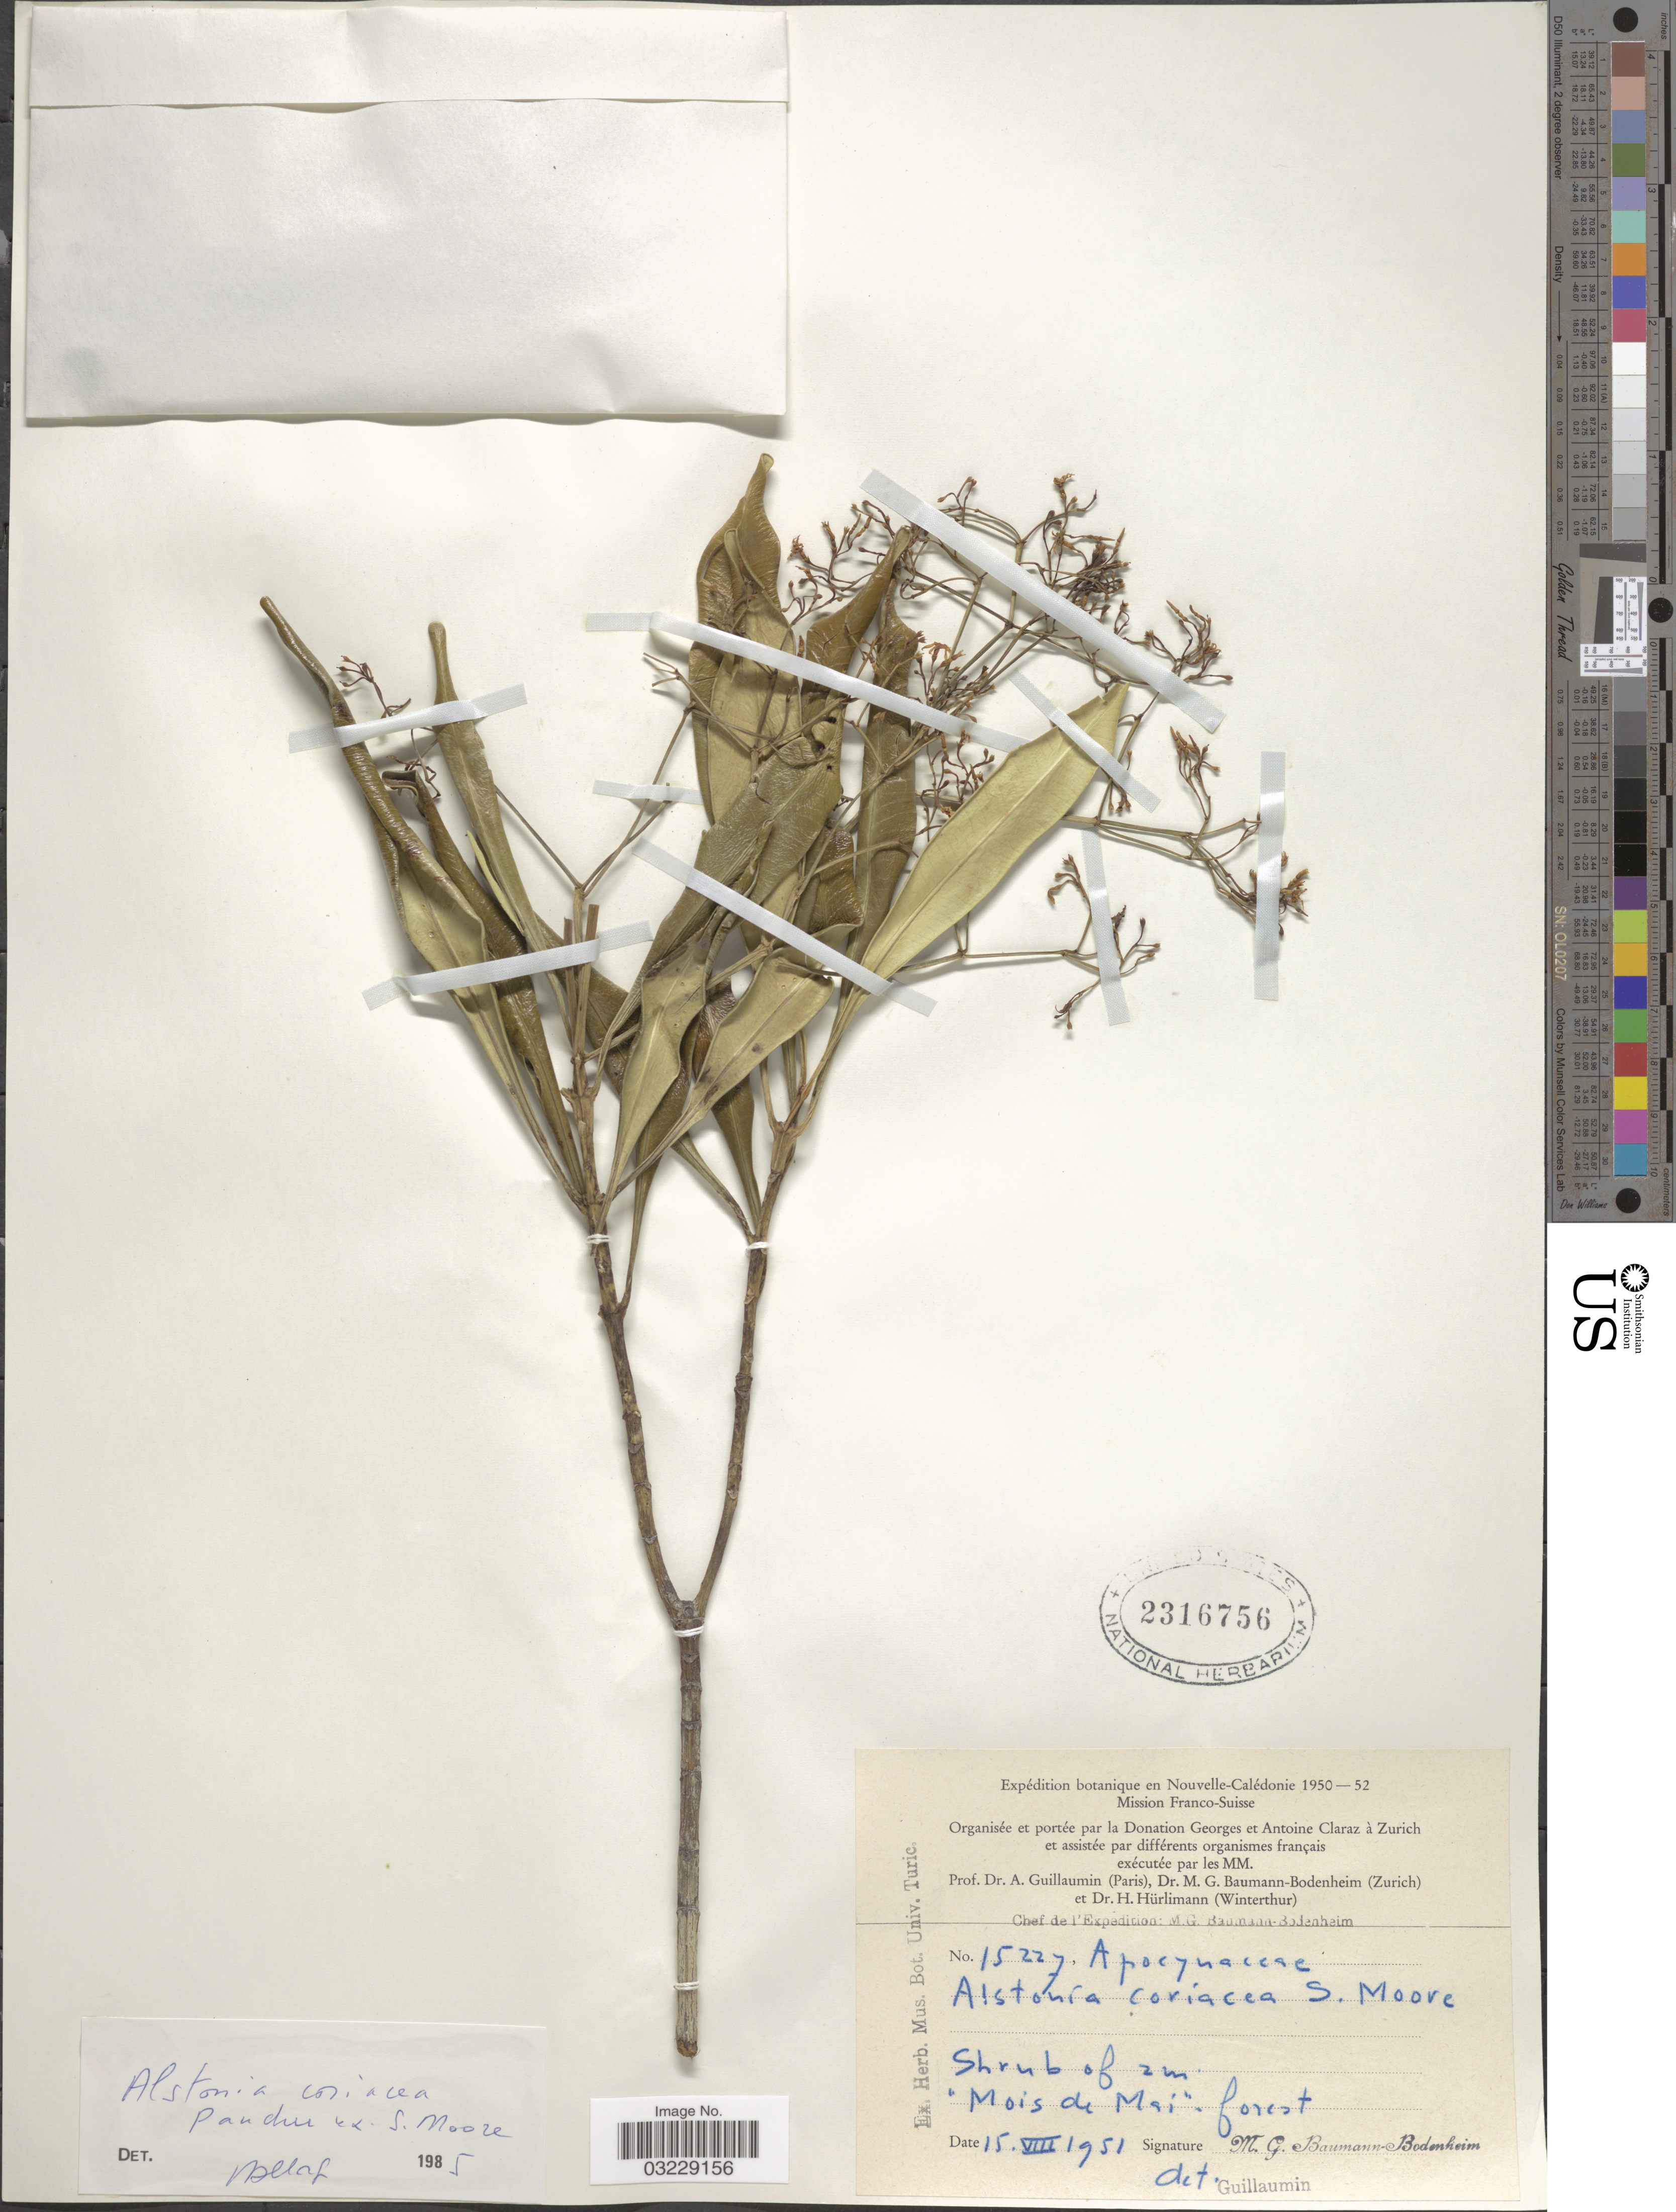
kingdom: Plantae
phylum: Tracheophyta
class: Magnoliopsida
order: Gentianales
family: Apocynaceae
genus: Alstonia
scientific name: Alstonia coriacea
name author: Pancher ex S. Moore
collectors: M. G. Baumann-Bodenheim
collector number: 15227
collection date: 1951-08-15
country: New Caledonia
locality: Mois de Mai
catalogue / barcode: US 2316756